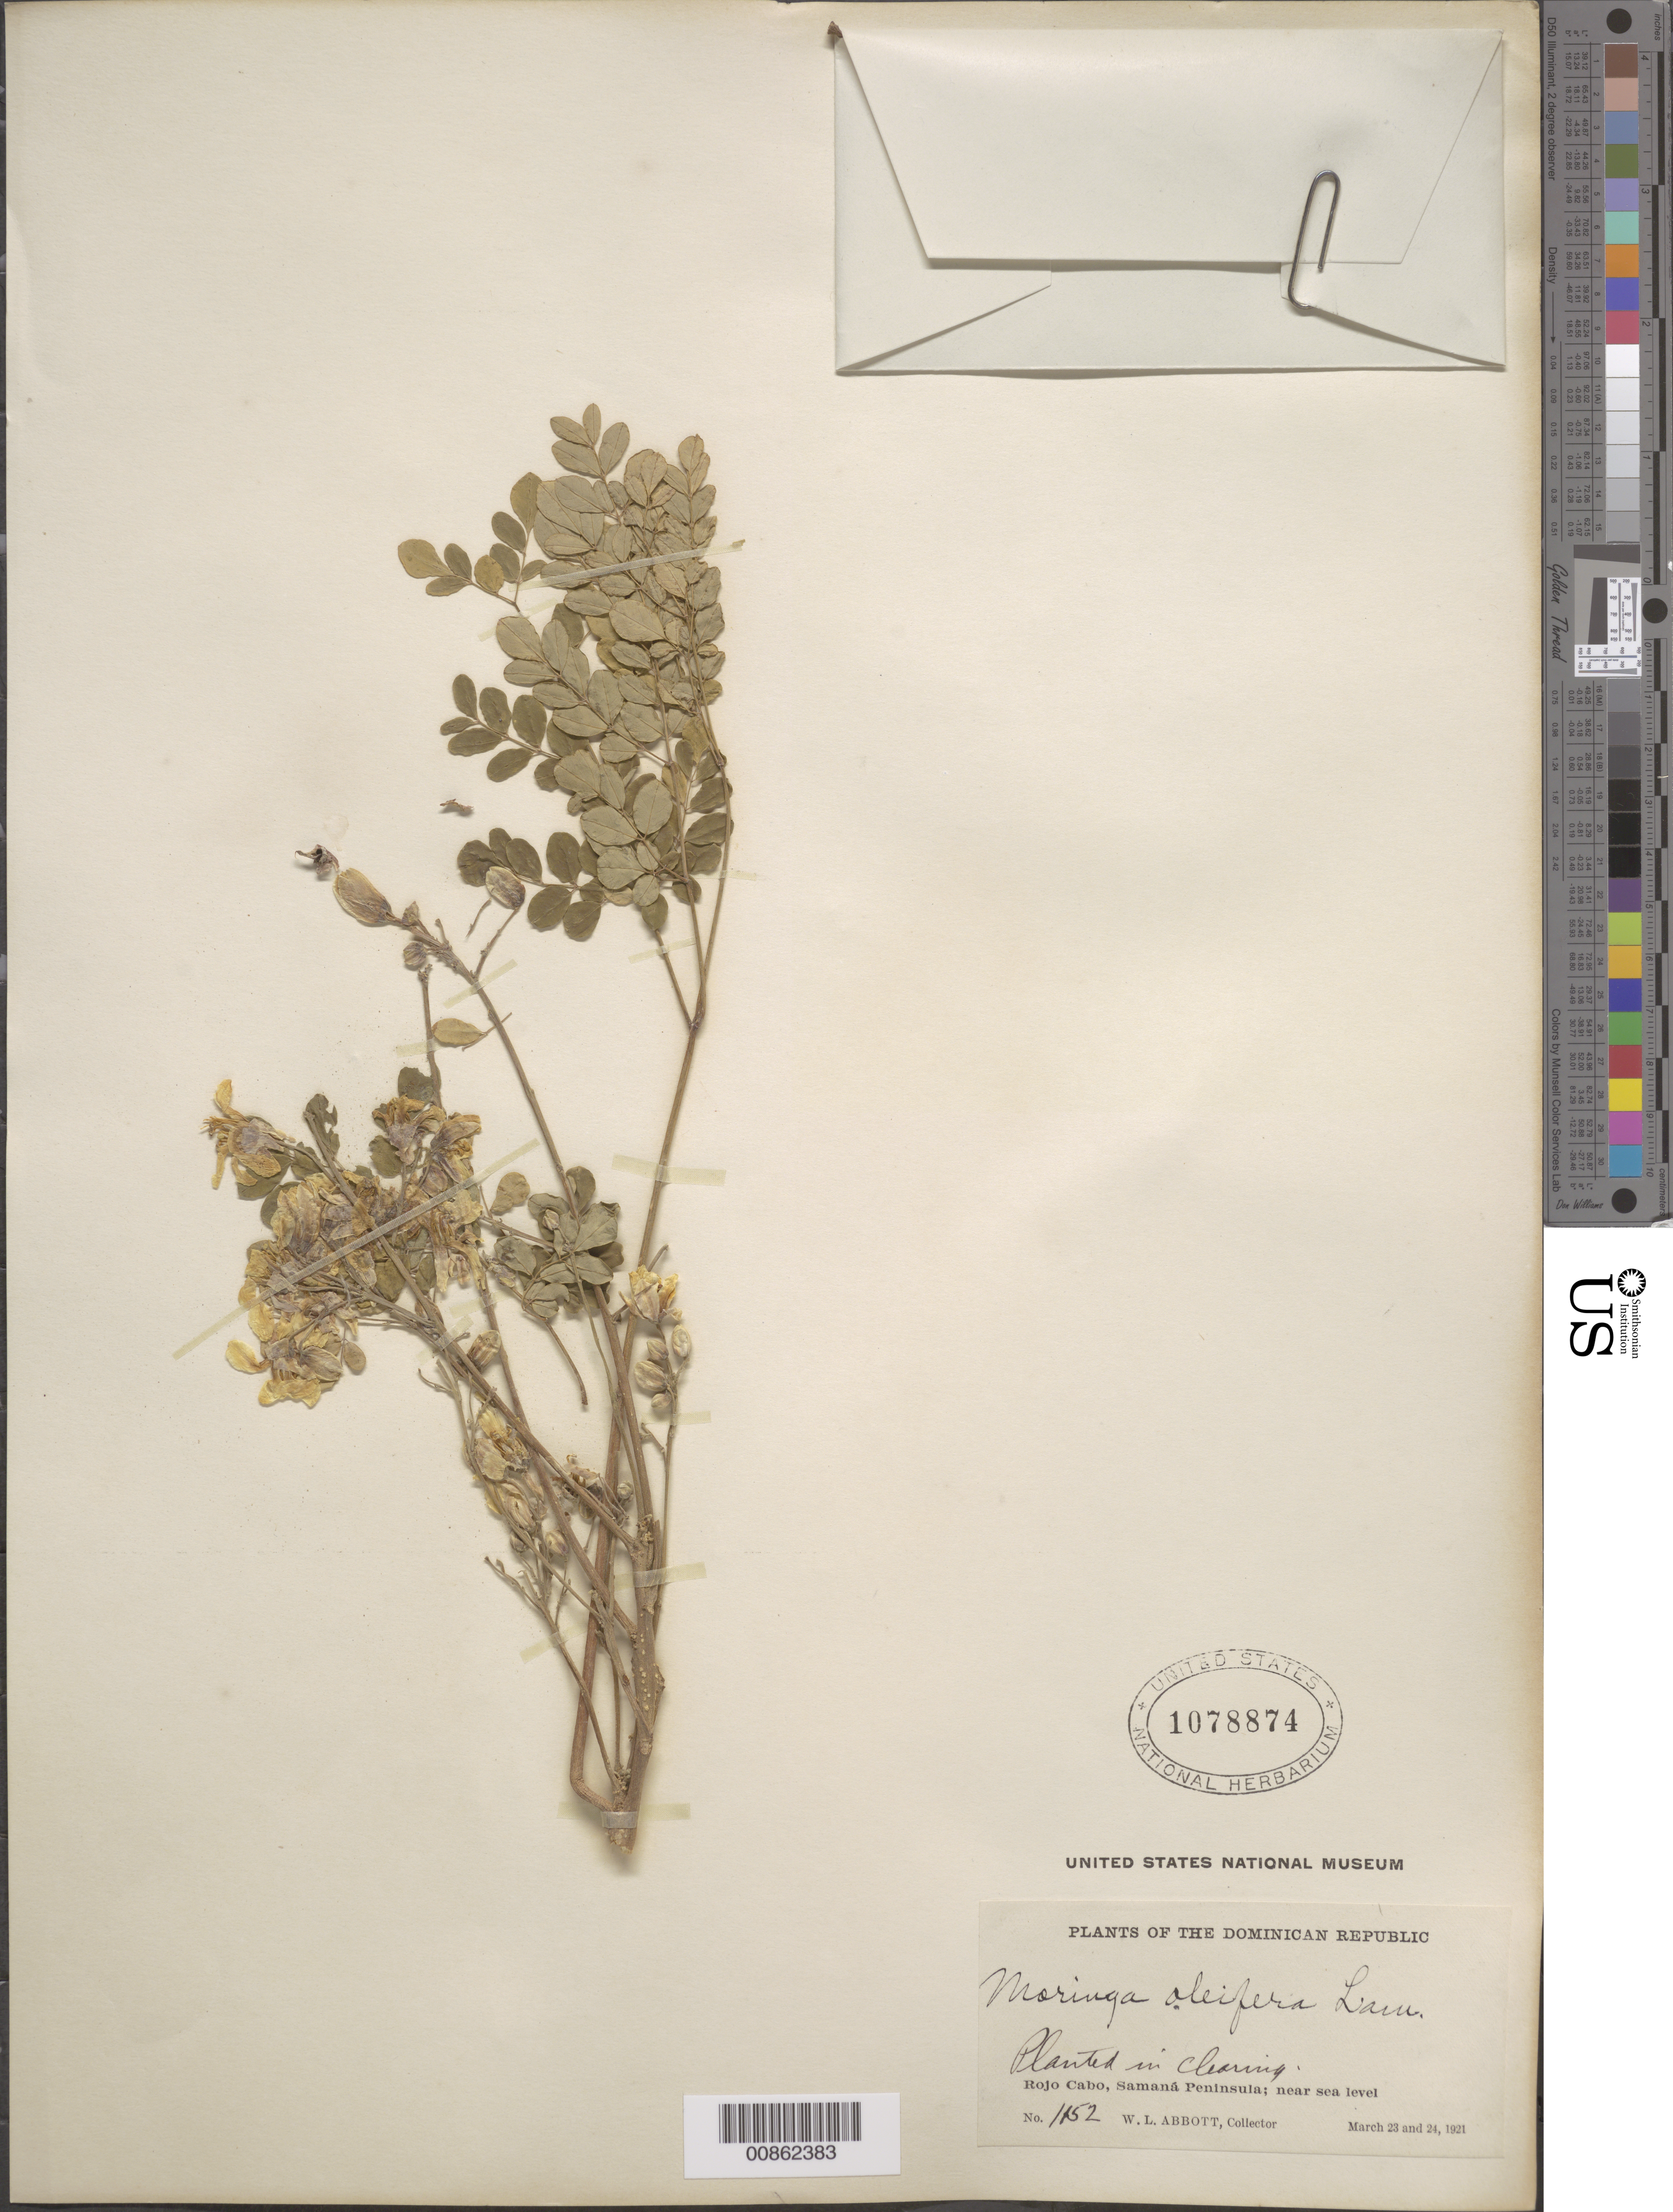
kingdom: Plantae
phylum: Tracheophyta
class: Magnoliopsida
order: Brassicales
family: Moringaceae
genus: Moringa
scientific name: Moringa oleifera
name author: Lam.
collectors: W. L. Abbott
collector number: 1152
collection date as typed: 23 Mar 1921 to 24 Mar 1921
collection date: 1921-03-23/1921-03-24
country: Dominican Republic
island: Hispaniola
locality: Rojo Cabo, Samaná Peninsula.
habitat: Planted in clearing.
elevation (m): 0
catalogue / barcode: US 1078874